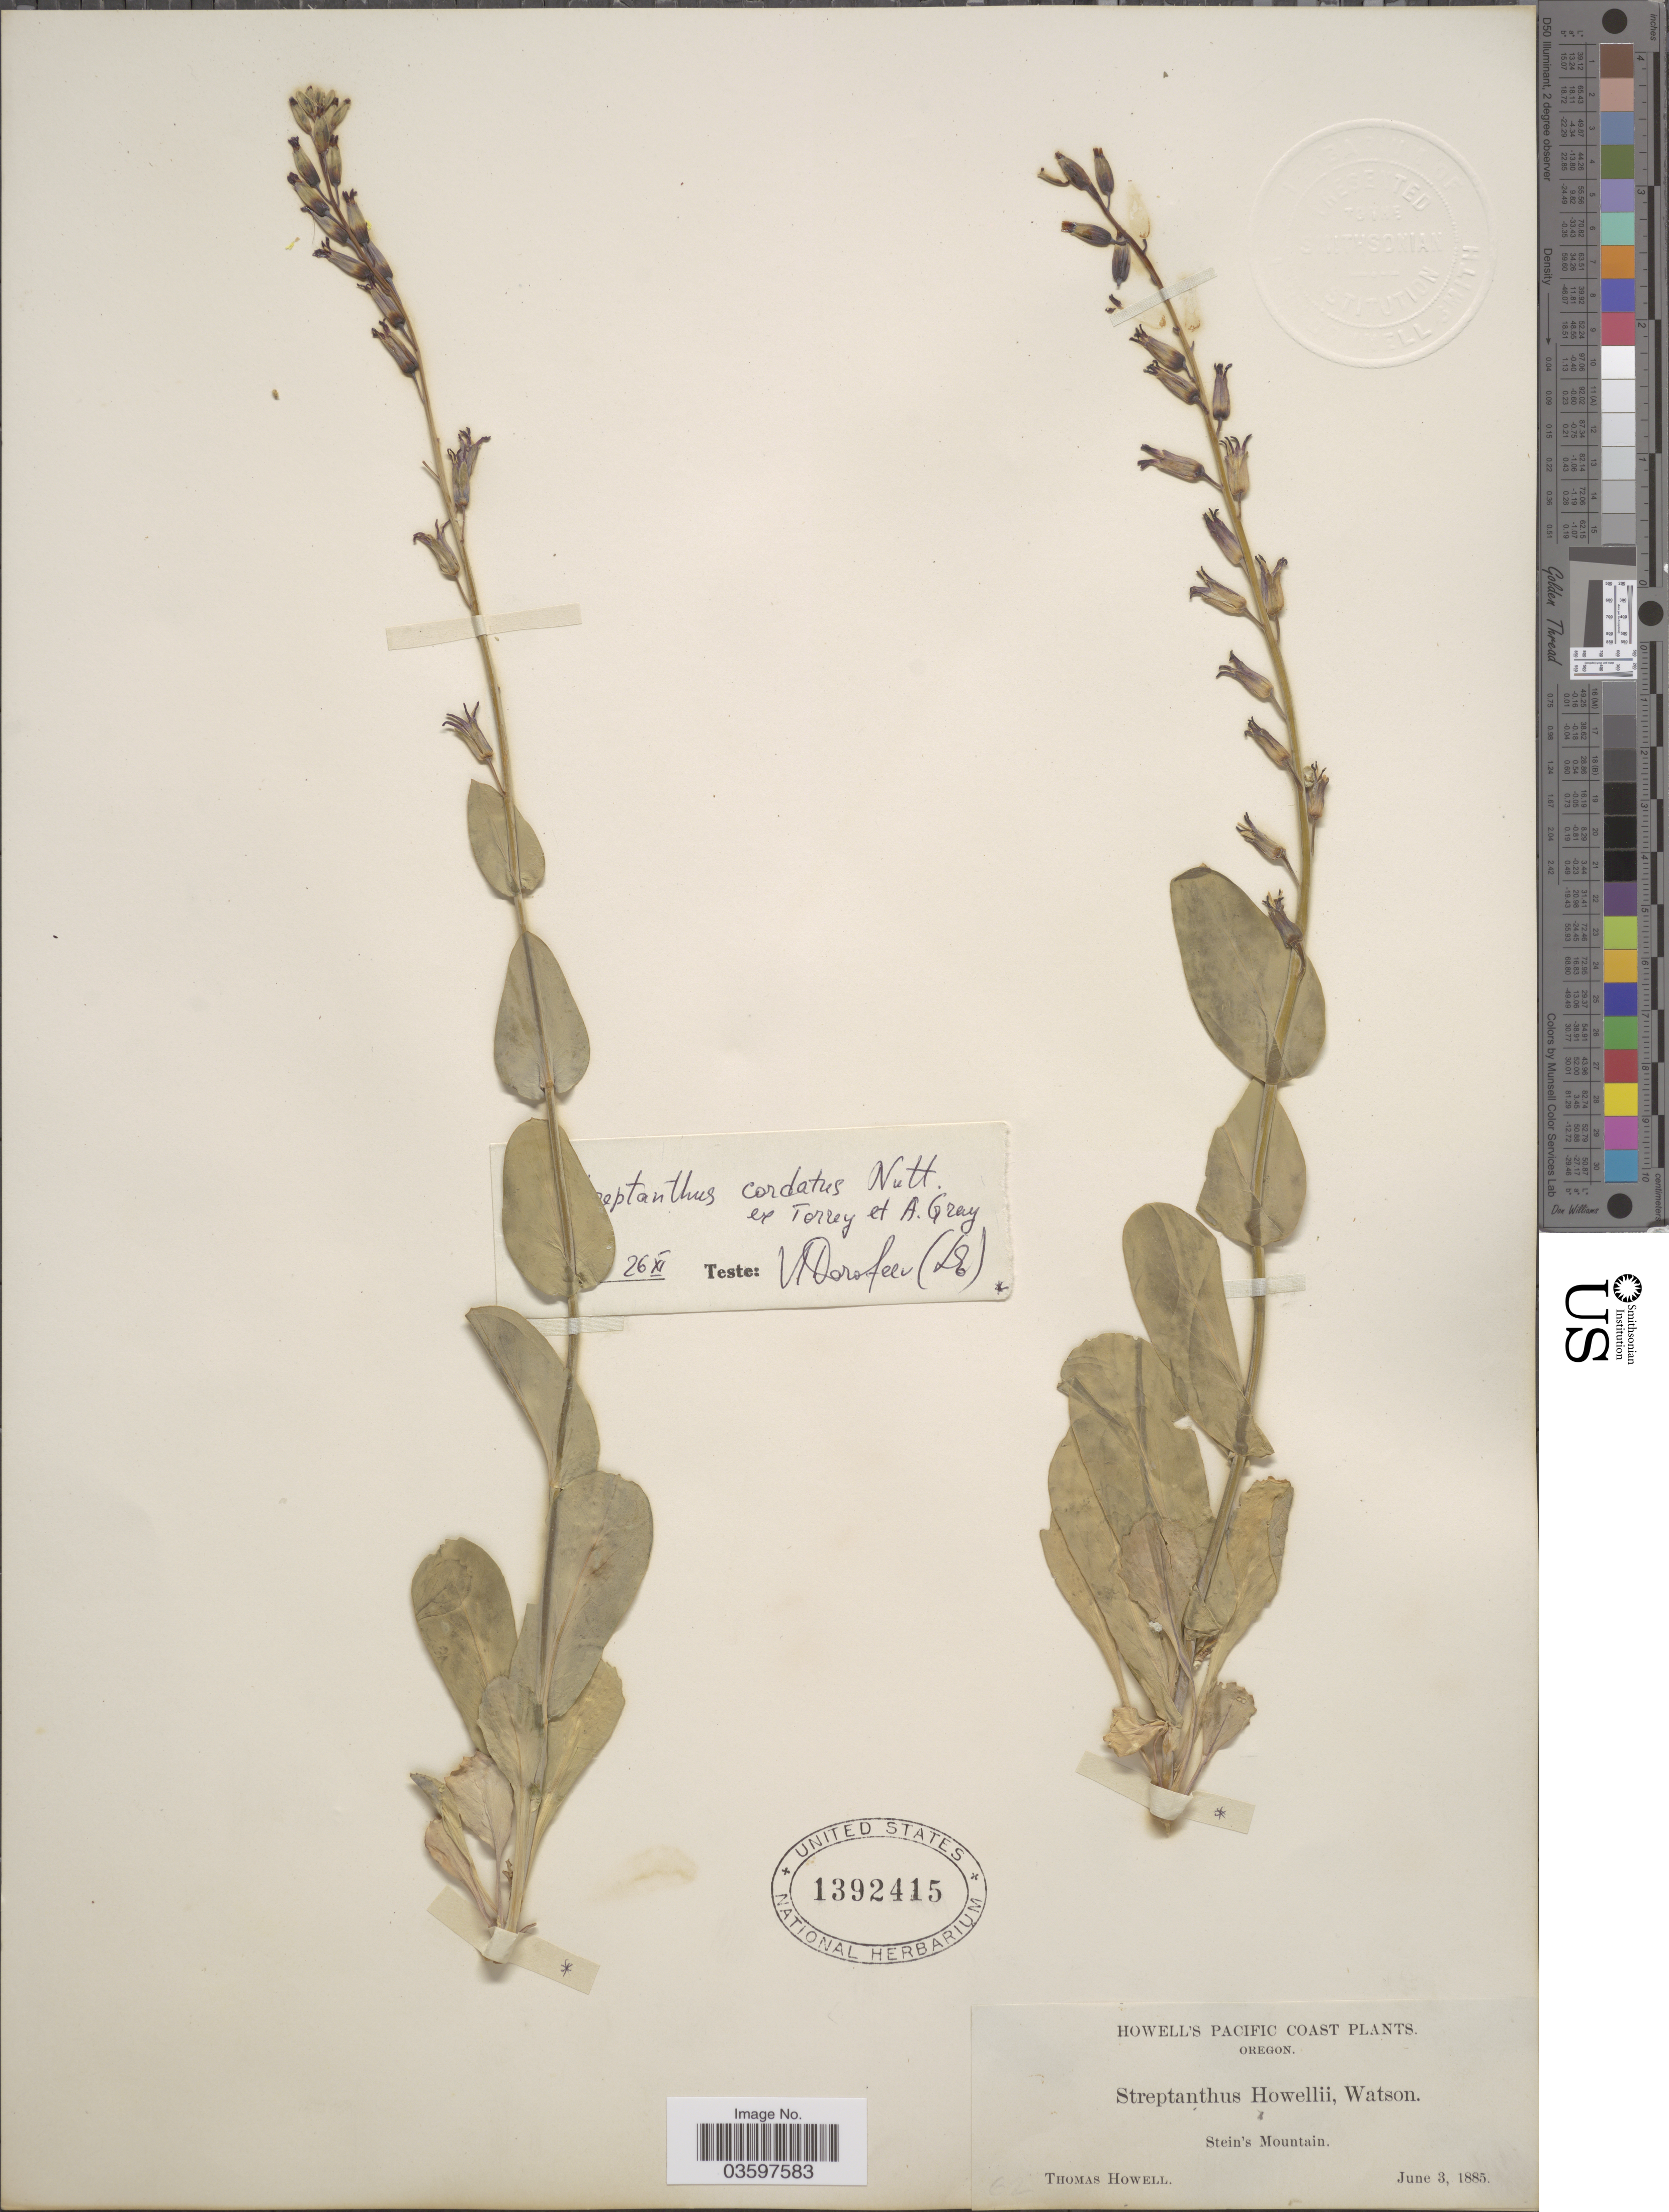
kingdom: Plantae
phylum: Tracheophyta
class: Magnoliopsida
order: Brassicales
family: Brassicaceae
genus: Streptanthus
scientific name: Streptanthus howellii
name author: S. Watson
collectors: T. Howell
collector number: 62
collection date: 1885-06-03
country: United States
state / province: Oregon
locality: Howell's Pacific Coast. Stein's Mountain.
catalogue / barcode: US 1392415